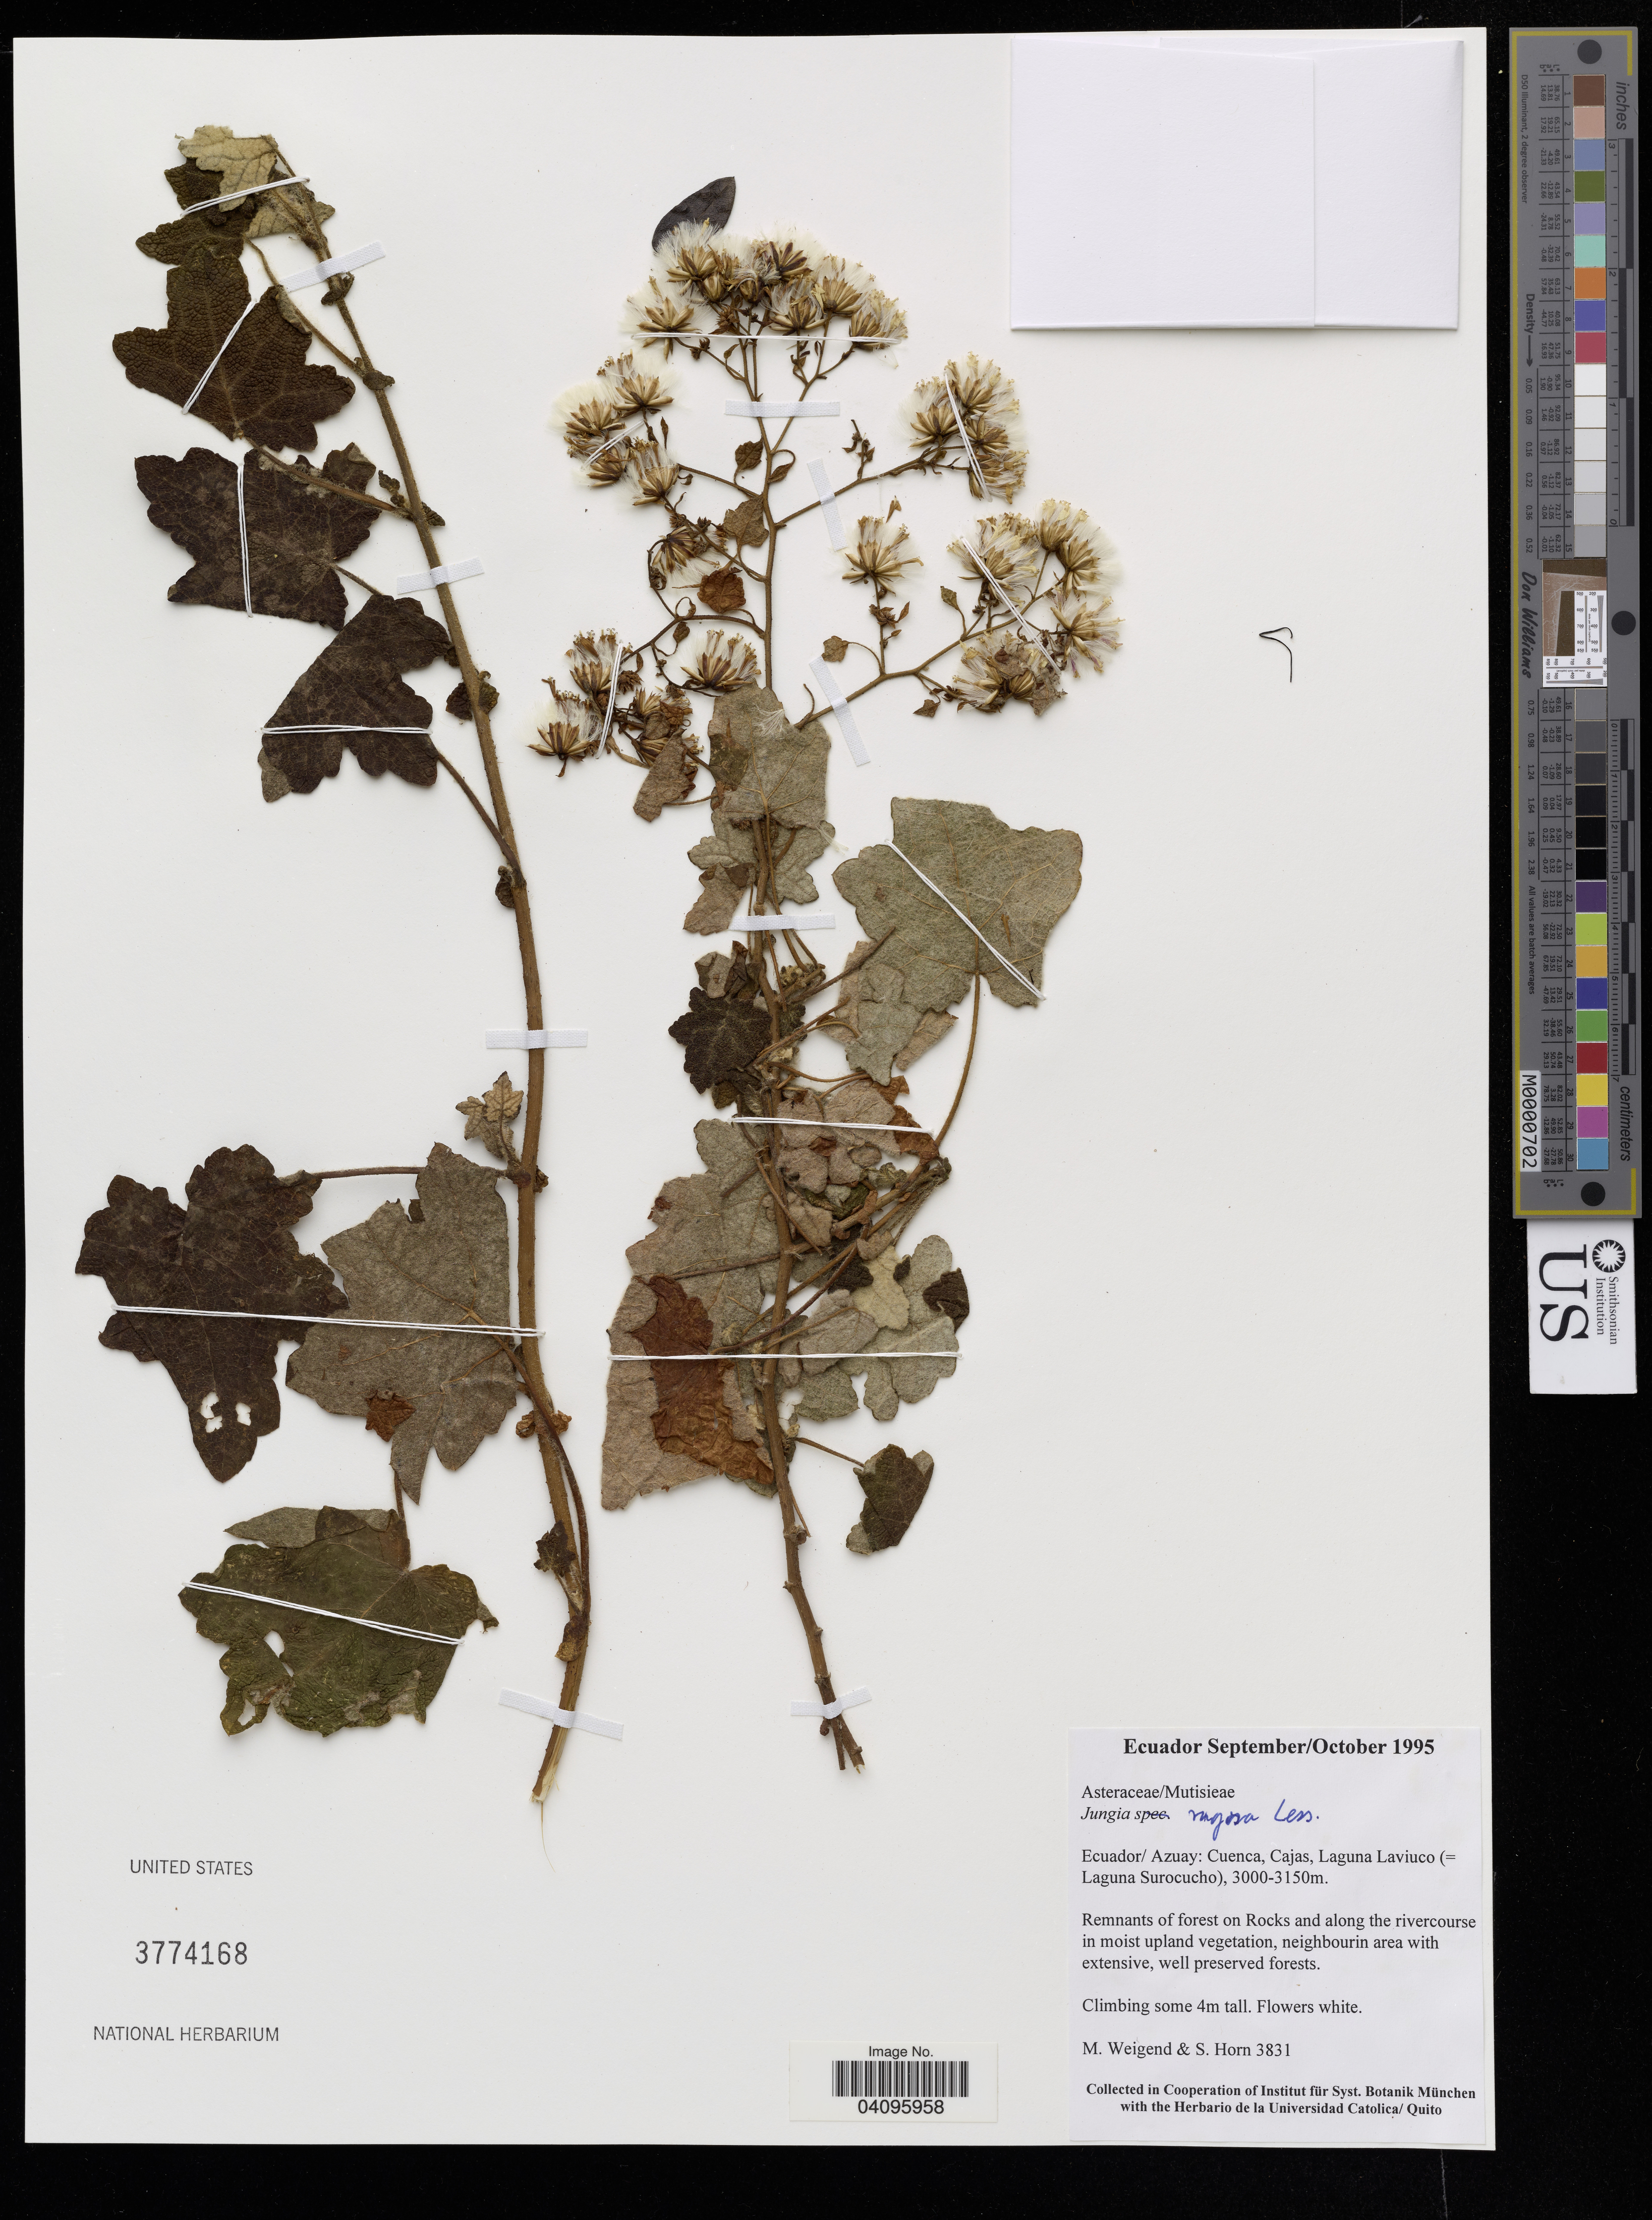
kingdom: Plantae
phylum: Tracheophyta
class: Magnoliopsida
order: Asterales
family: Asteraceae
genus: Jungia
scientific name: Jungia rugosa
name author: Less.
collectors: M. Weigend & S. Horn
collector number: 3831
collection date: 1995-09/1995-10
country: Ecuador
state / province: Azuay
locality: Ecuador/ Azuay: Cuenca, Cajas, Laguna Laviuco (=Laguna Surocucho).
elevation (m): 3000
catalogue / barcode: US 3774168